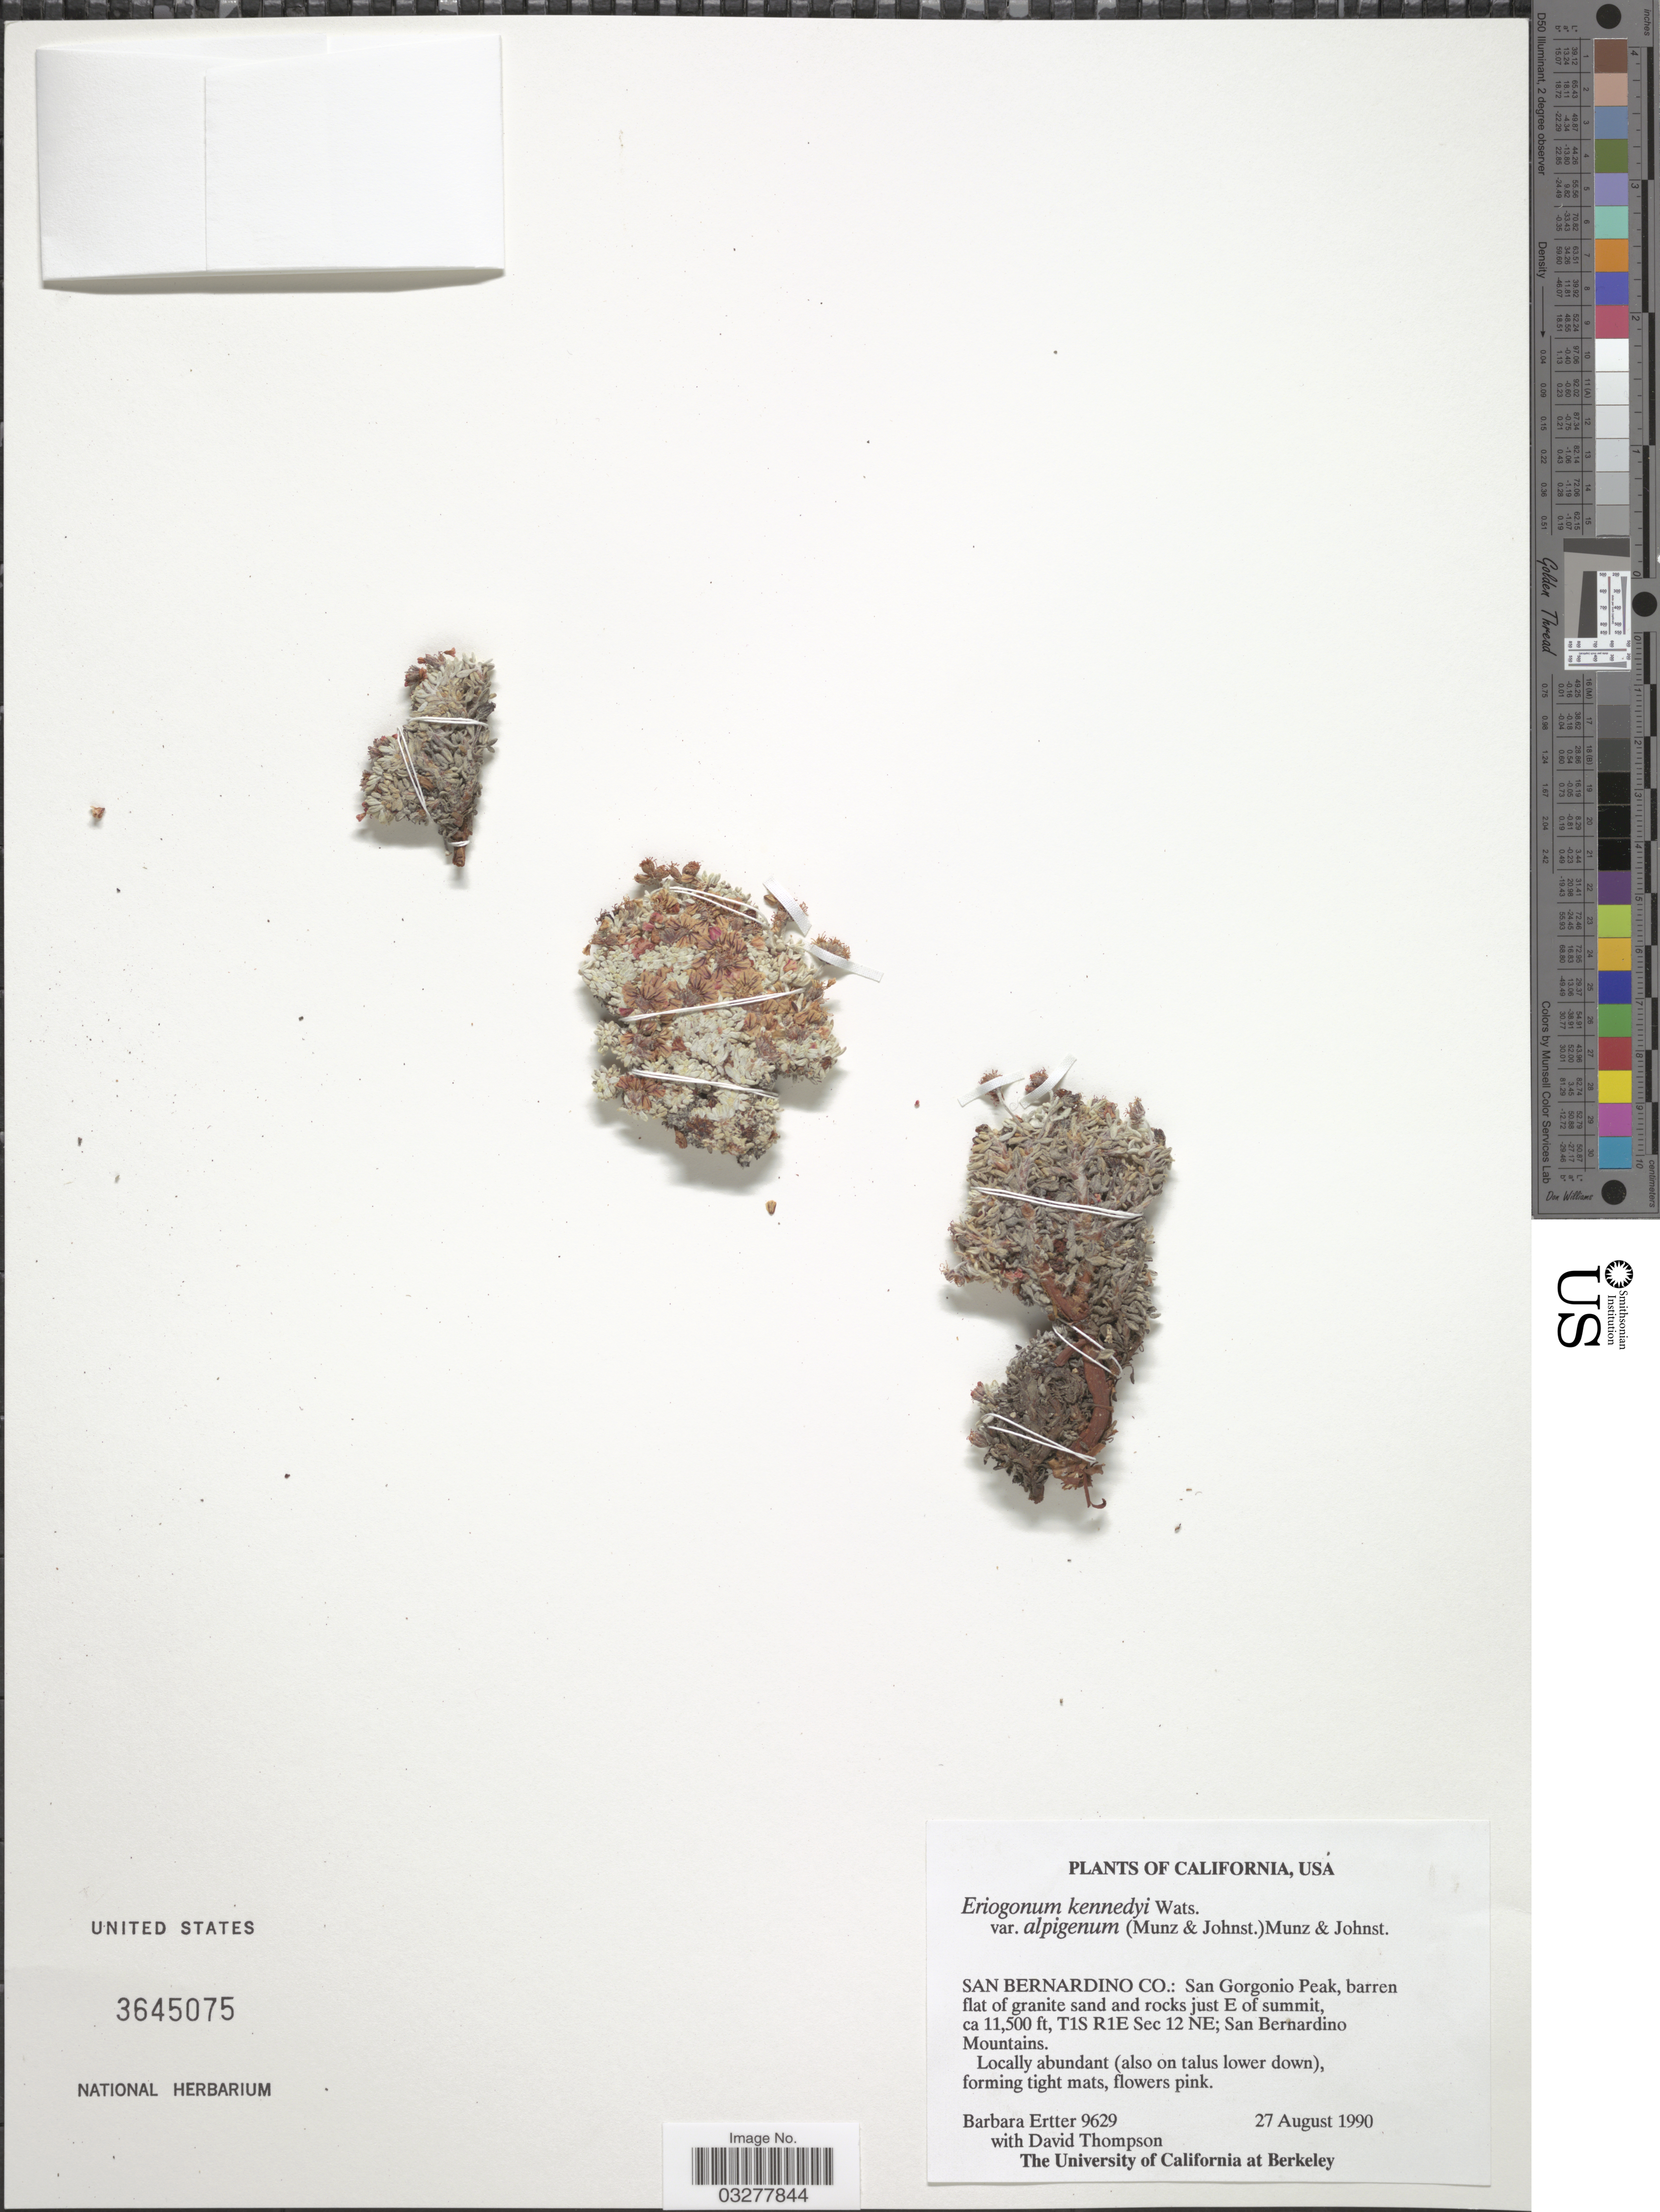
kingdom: Plantae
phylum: Tracheophyta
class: Magnoliopsida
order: Caryophyllales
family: Polygonaceae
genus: Eriogonum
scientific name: Eriogonum kennedyi var. alpigenum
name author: (Munz & I.M. Johnst.) Munz & I.M. Johnst.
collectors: B. Ertter & D. M. Thompson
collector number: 9629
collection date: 1990-08-27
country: United States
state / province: California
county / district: San Bernardino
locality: USA. San Bernardino Co.: San Gorgonio Peak, T1S R1E Sec 12 NE; San Bernardino Mountains.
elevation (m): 3505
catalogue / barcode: US 3645075